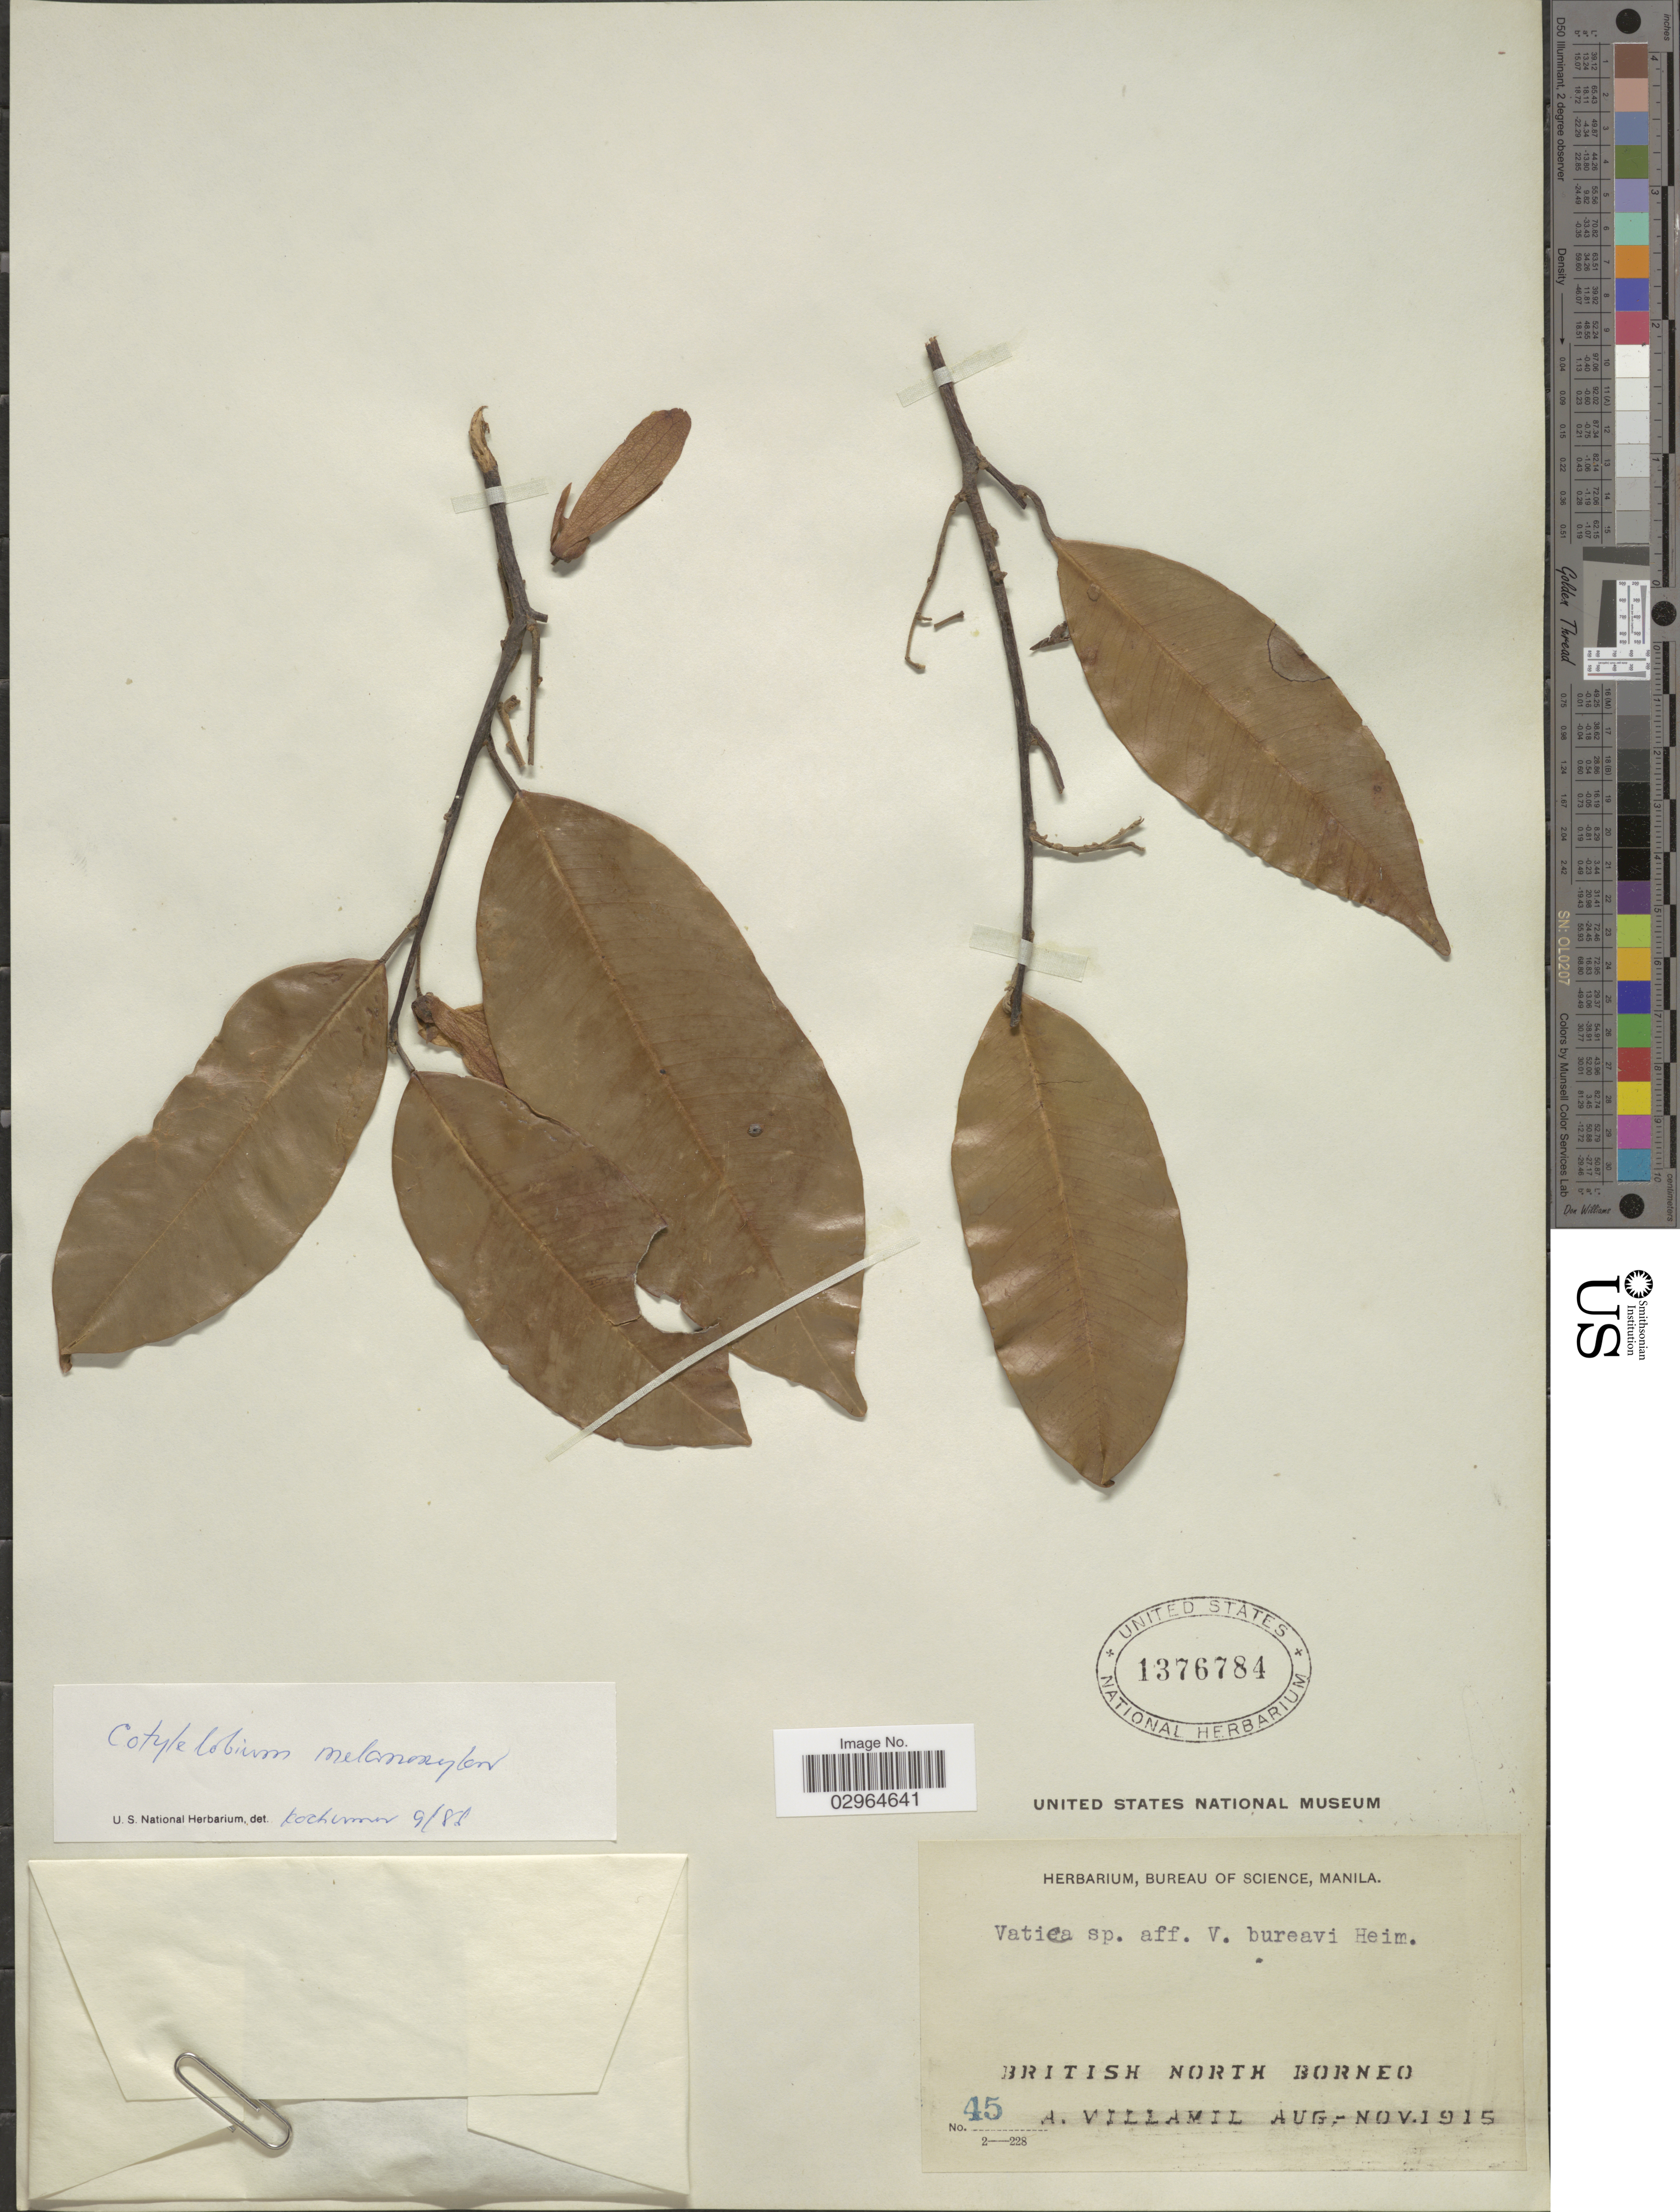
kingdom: Plantae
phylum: Tracheophyta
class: Magnoliopsida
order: Malvales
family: Dipterocarpaceae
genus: Cotylelobium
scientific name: Cotylelobium melanoxylon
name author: (Hook.) Pierre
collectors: A. Villamil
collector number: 45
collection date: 1915-08/1915-11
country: Malaysia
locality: British North Borneo.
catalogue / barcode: US 1376784